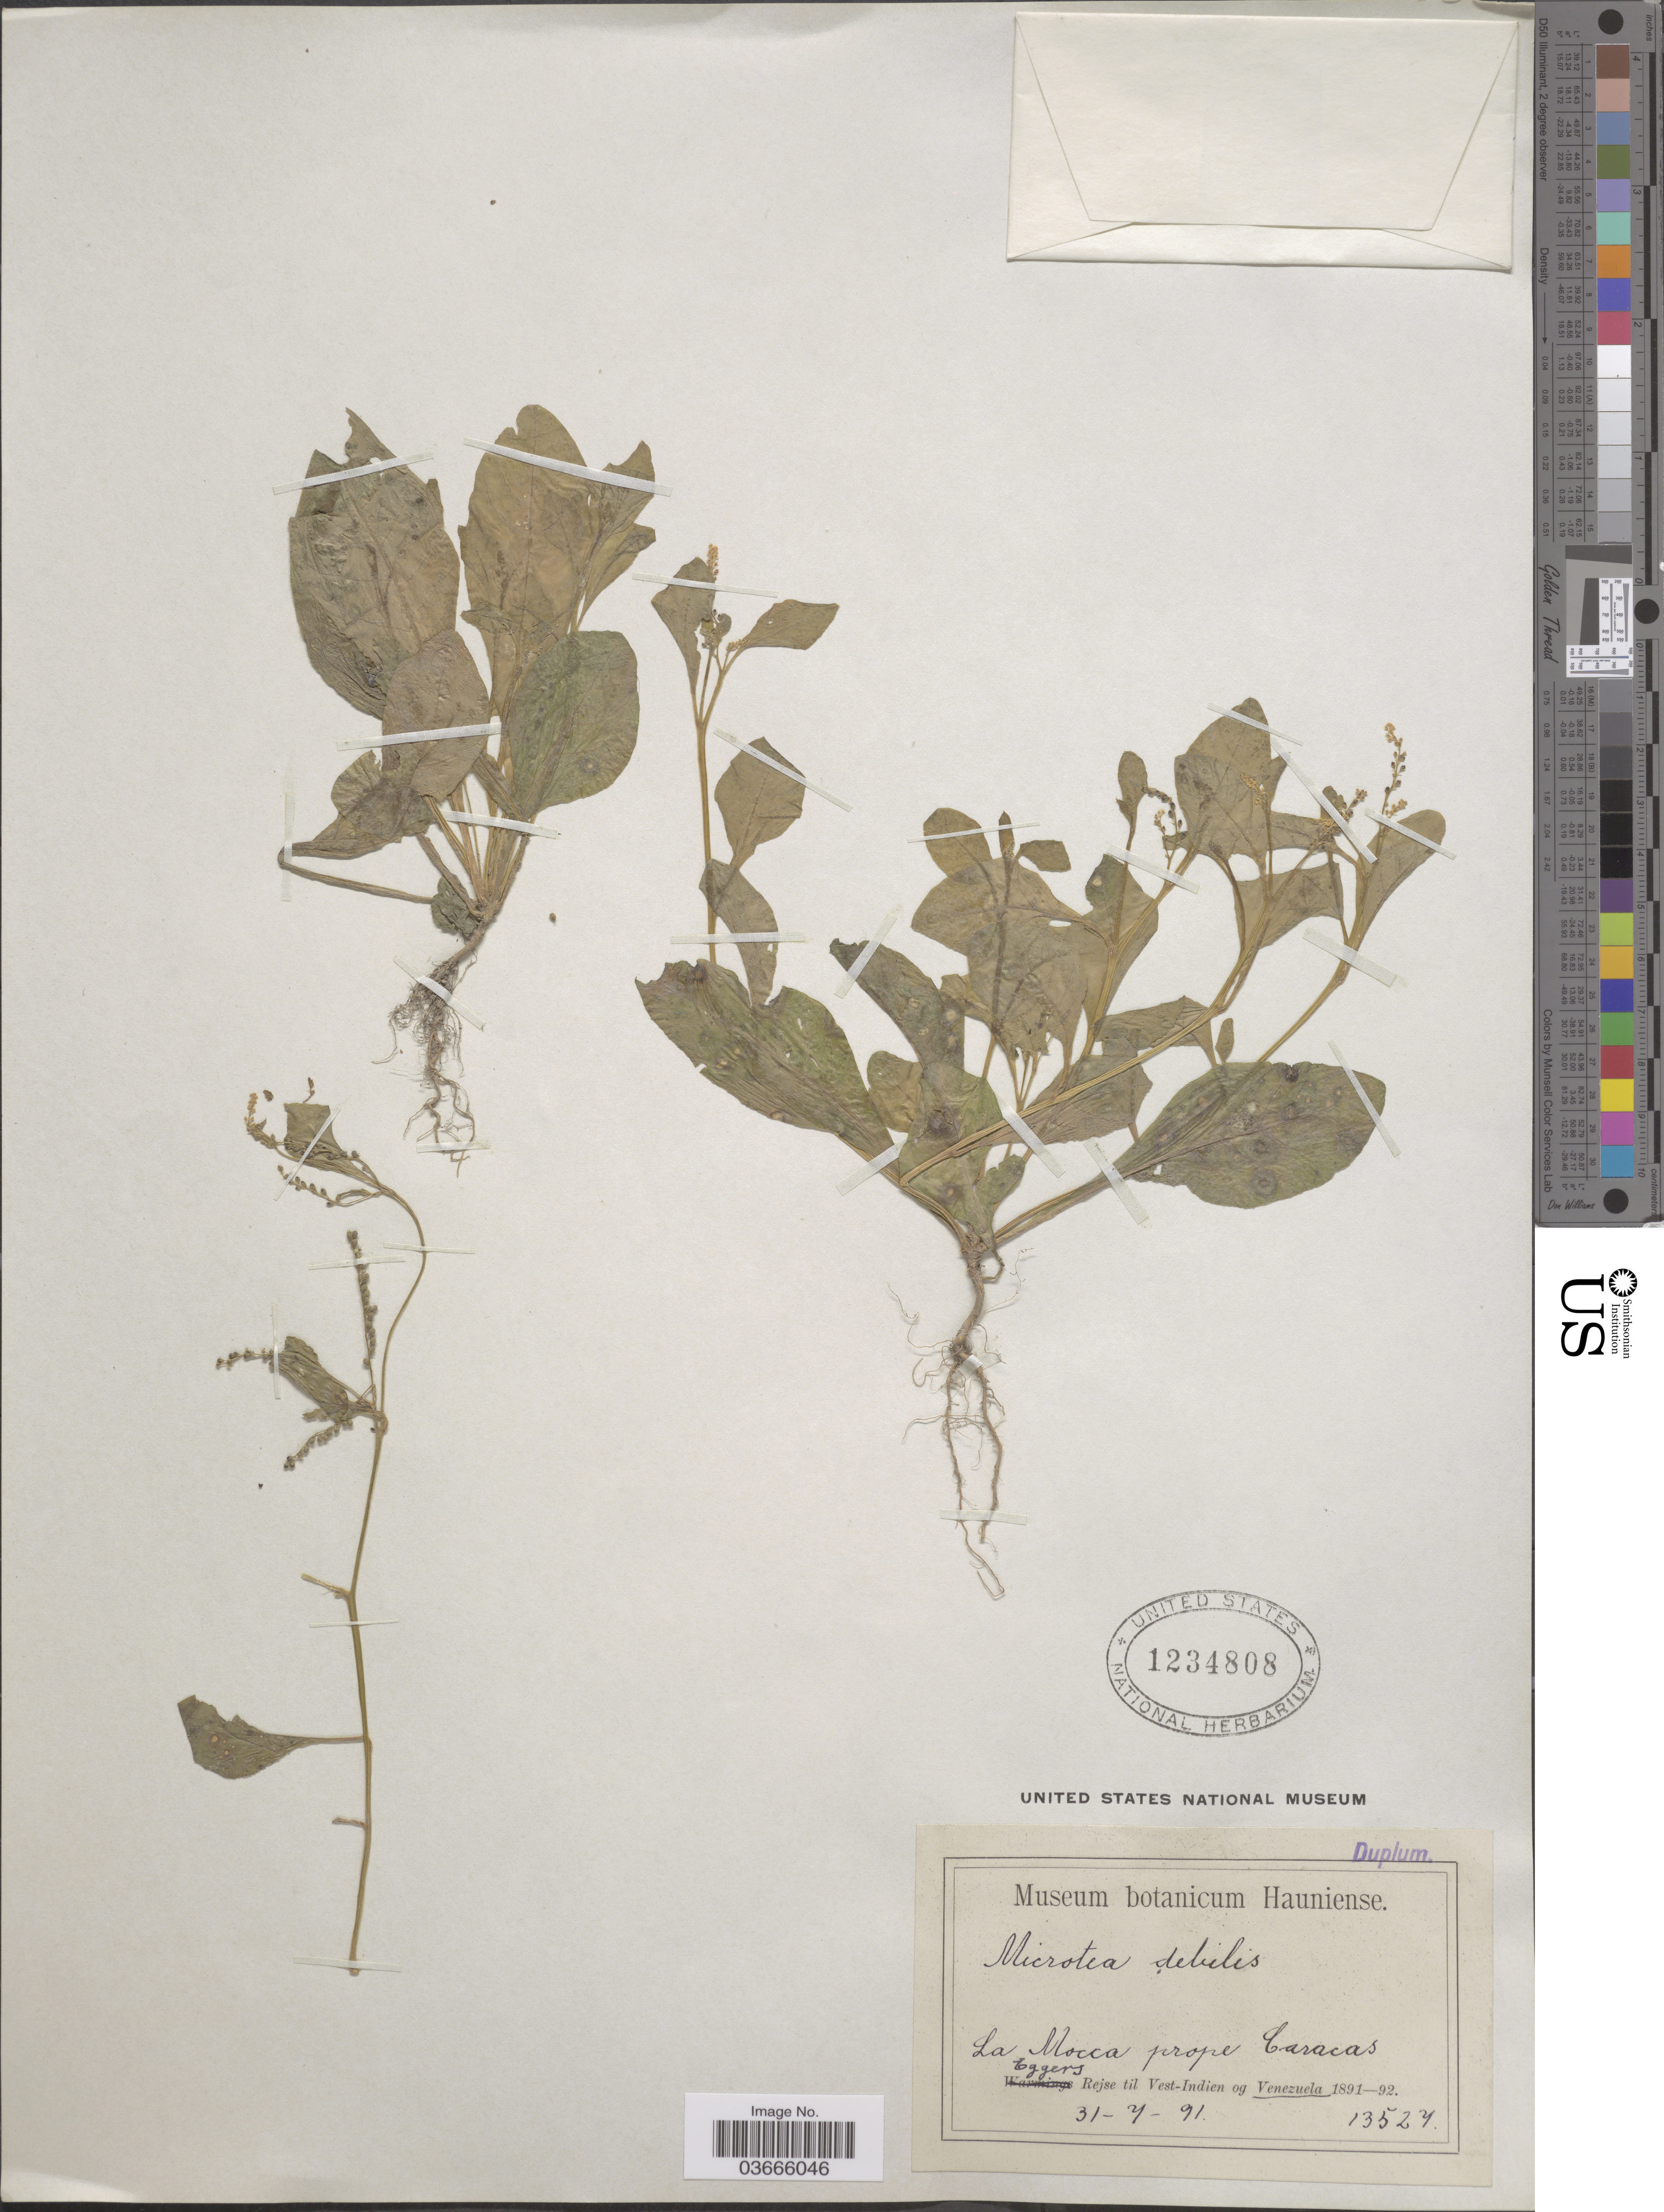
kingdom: Plantae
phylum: Tracheophyta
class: Magnoliopsida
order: Caryophyllales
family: Microteaceae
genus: Microtea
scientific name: Microtea debilis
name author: Sw.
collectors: -. Eggers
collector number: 13527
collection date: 1891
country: Venezuela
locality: La Moca prope Caracas.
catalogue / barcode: US 1234808